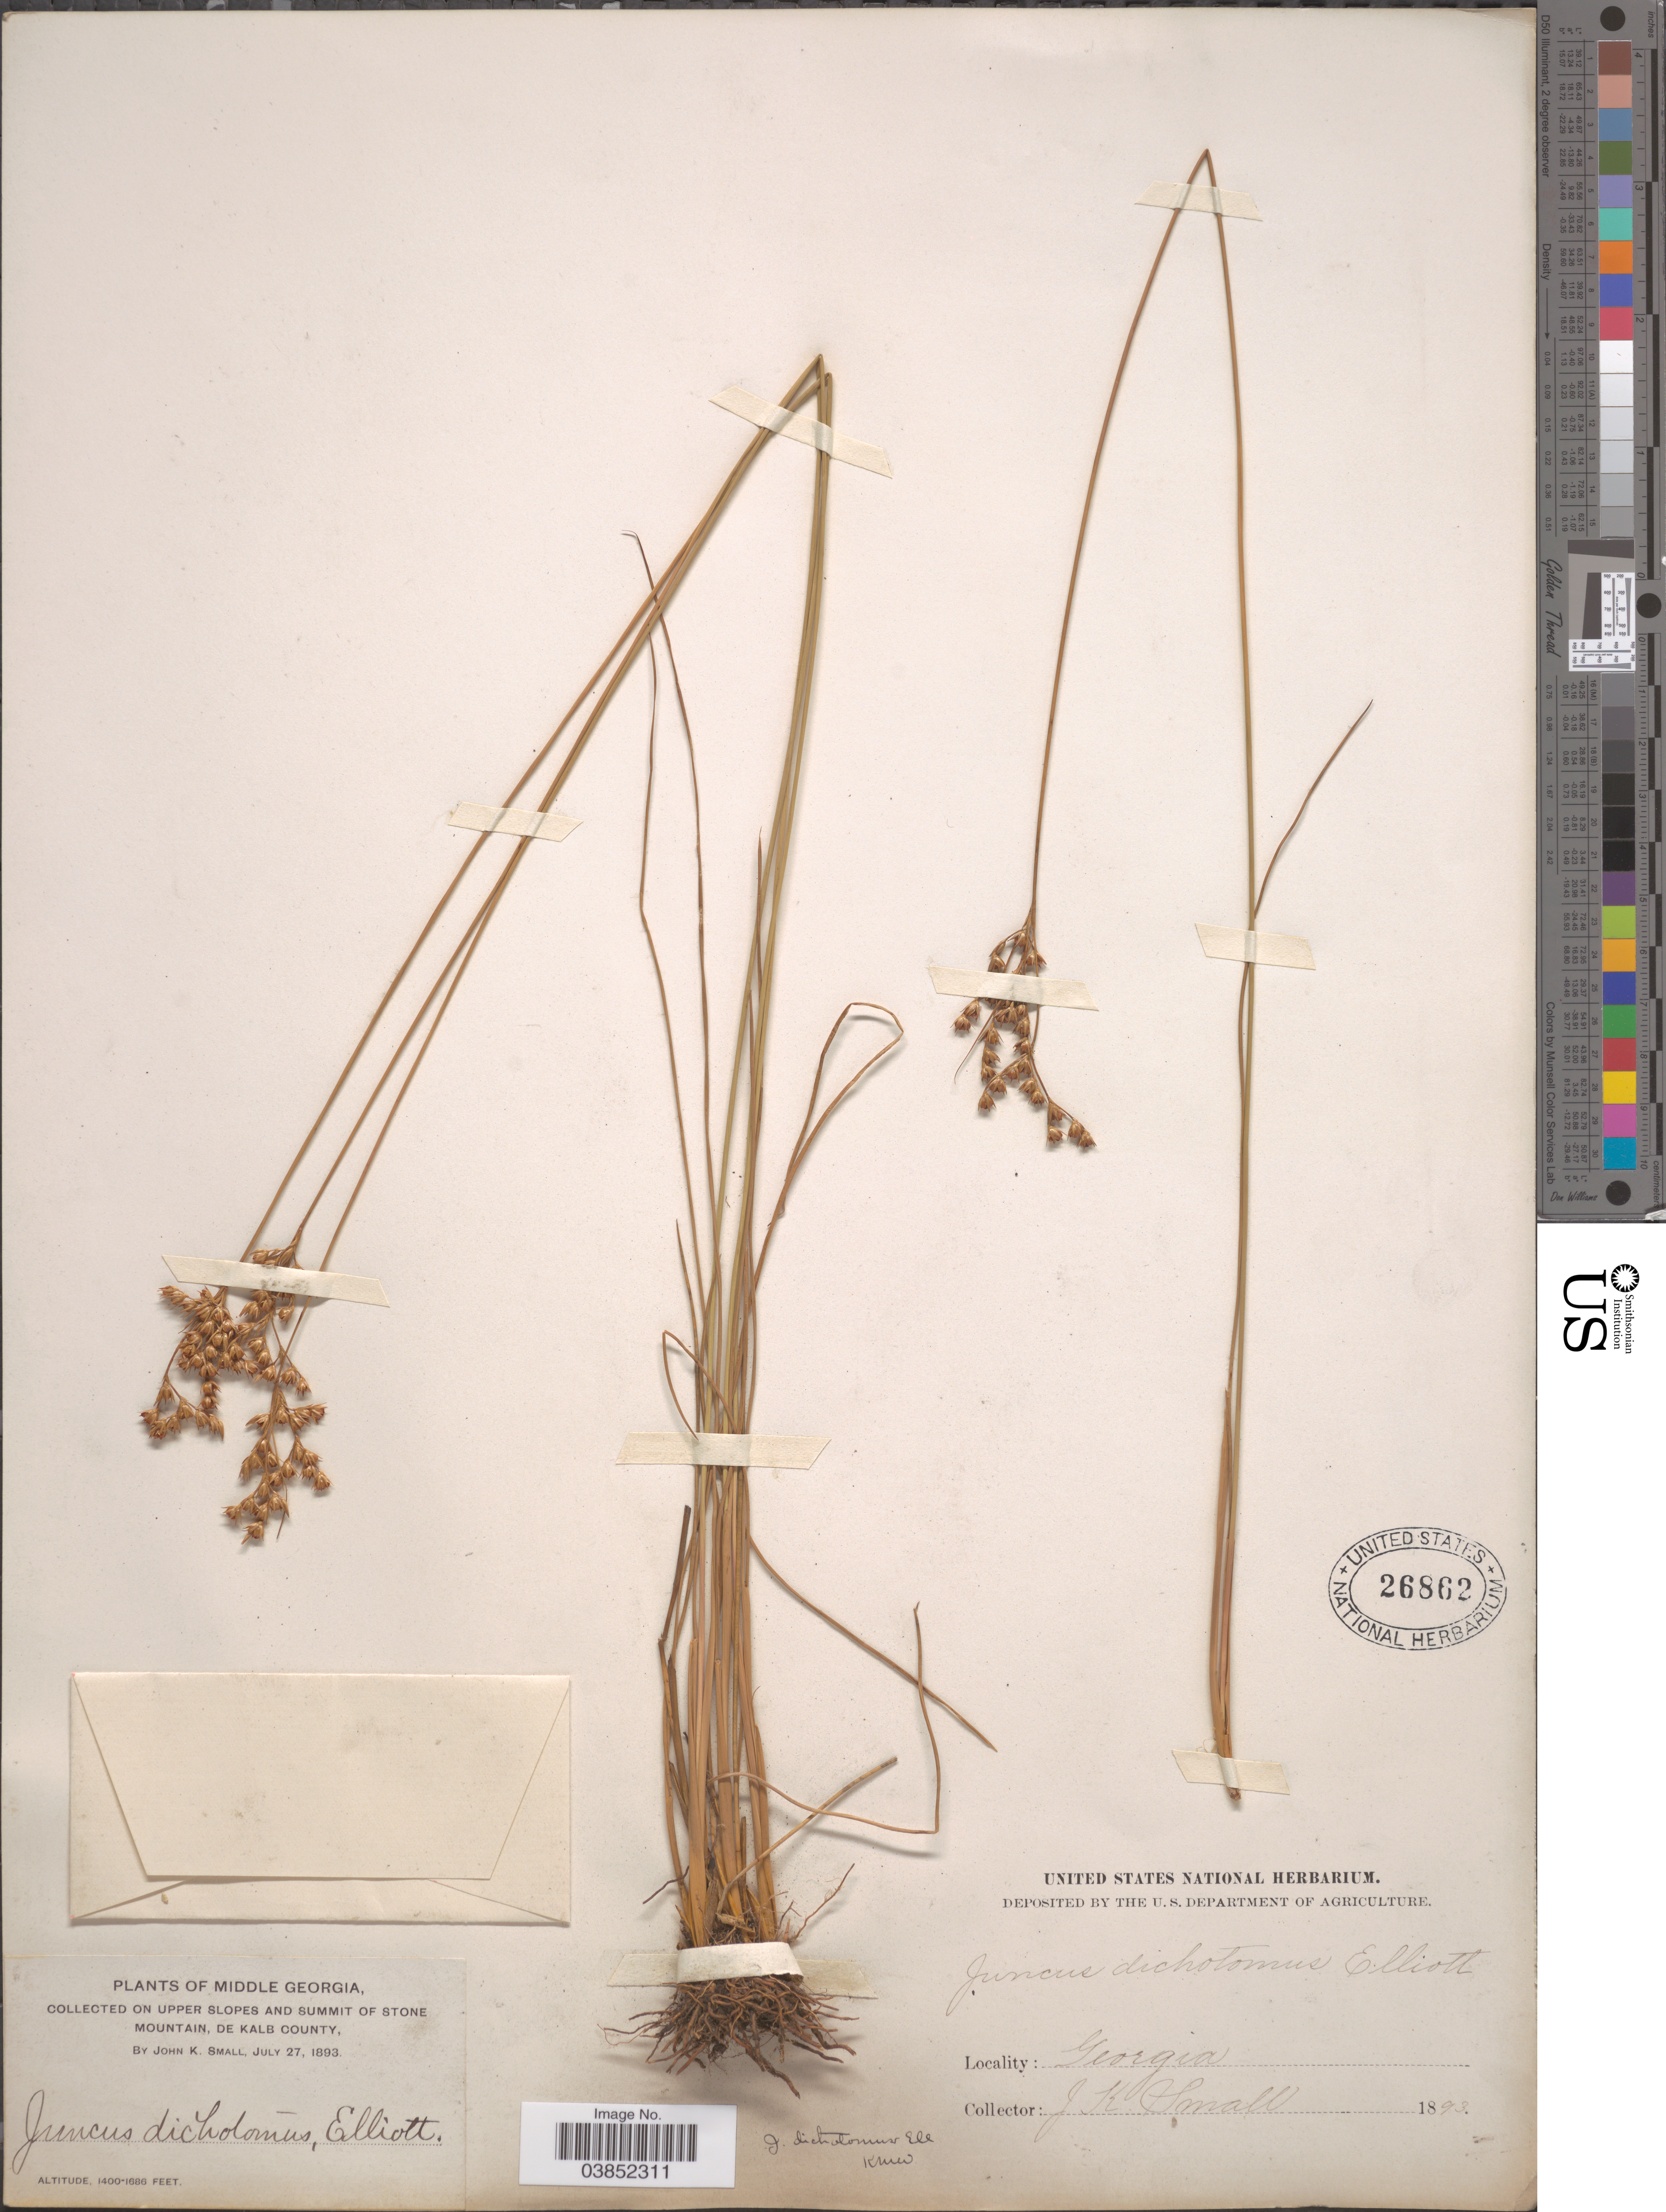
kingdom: Plantae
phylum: Tracheophyta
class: Liliopsida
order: Poales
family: Juncaceae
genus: Juncus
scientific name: Juncus dichotomus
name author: Elliott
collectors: J. K. Small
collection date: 1893-07-27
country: United States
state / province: Georgia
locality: Middle Georgia, On upper slopes and summit of Stone Mountain, De Kalb County.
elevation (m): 427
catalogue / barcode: US 26862